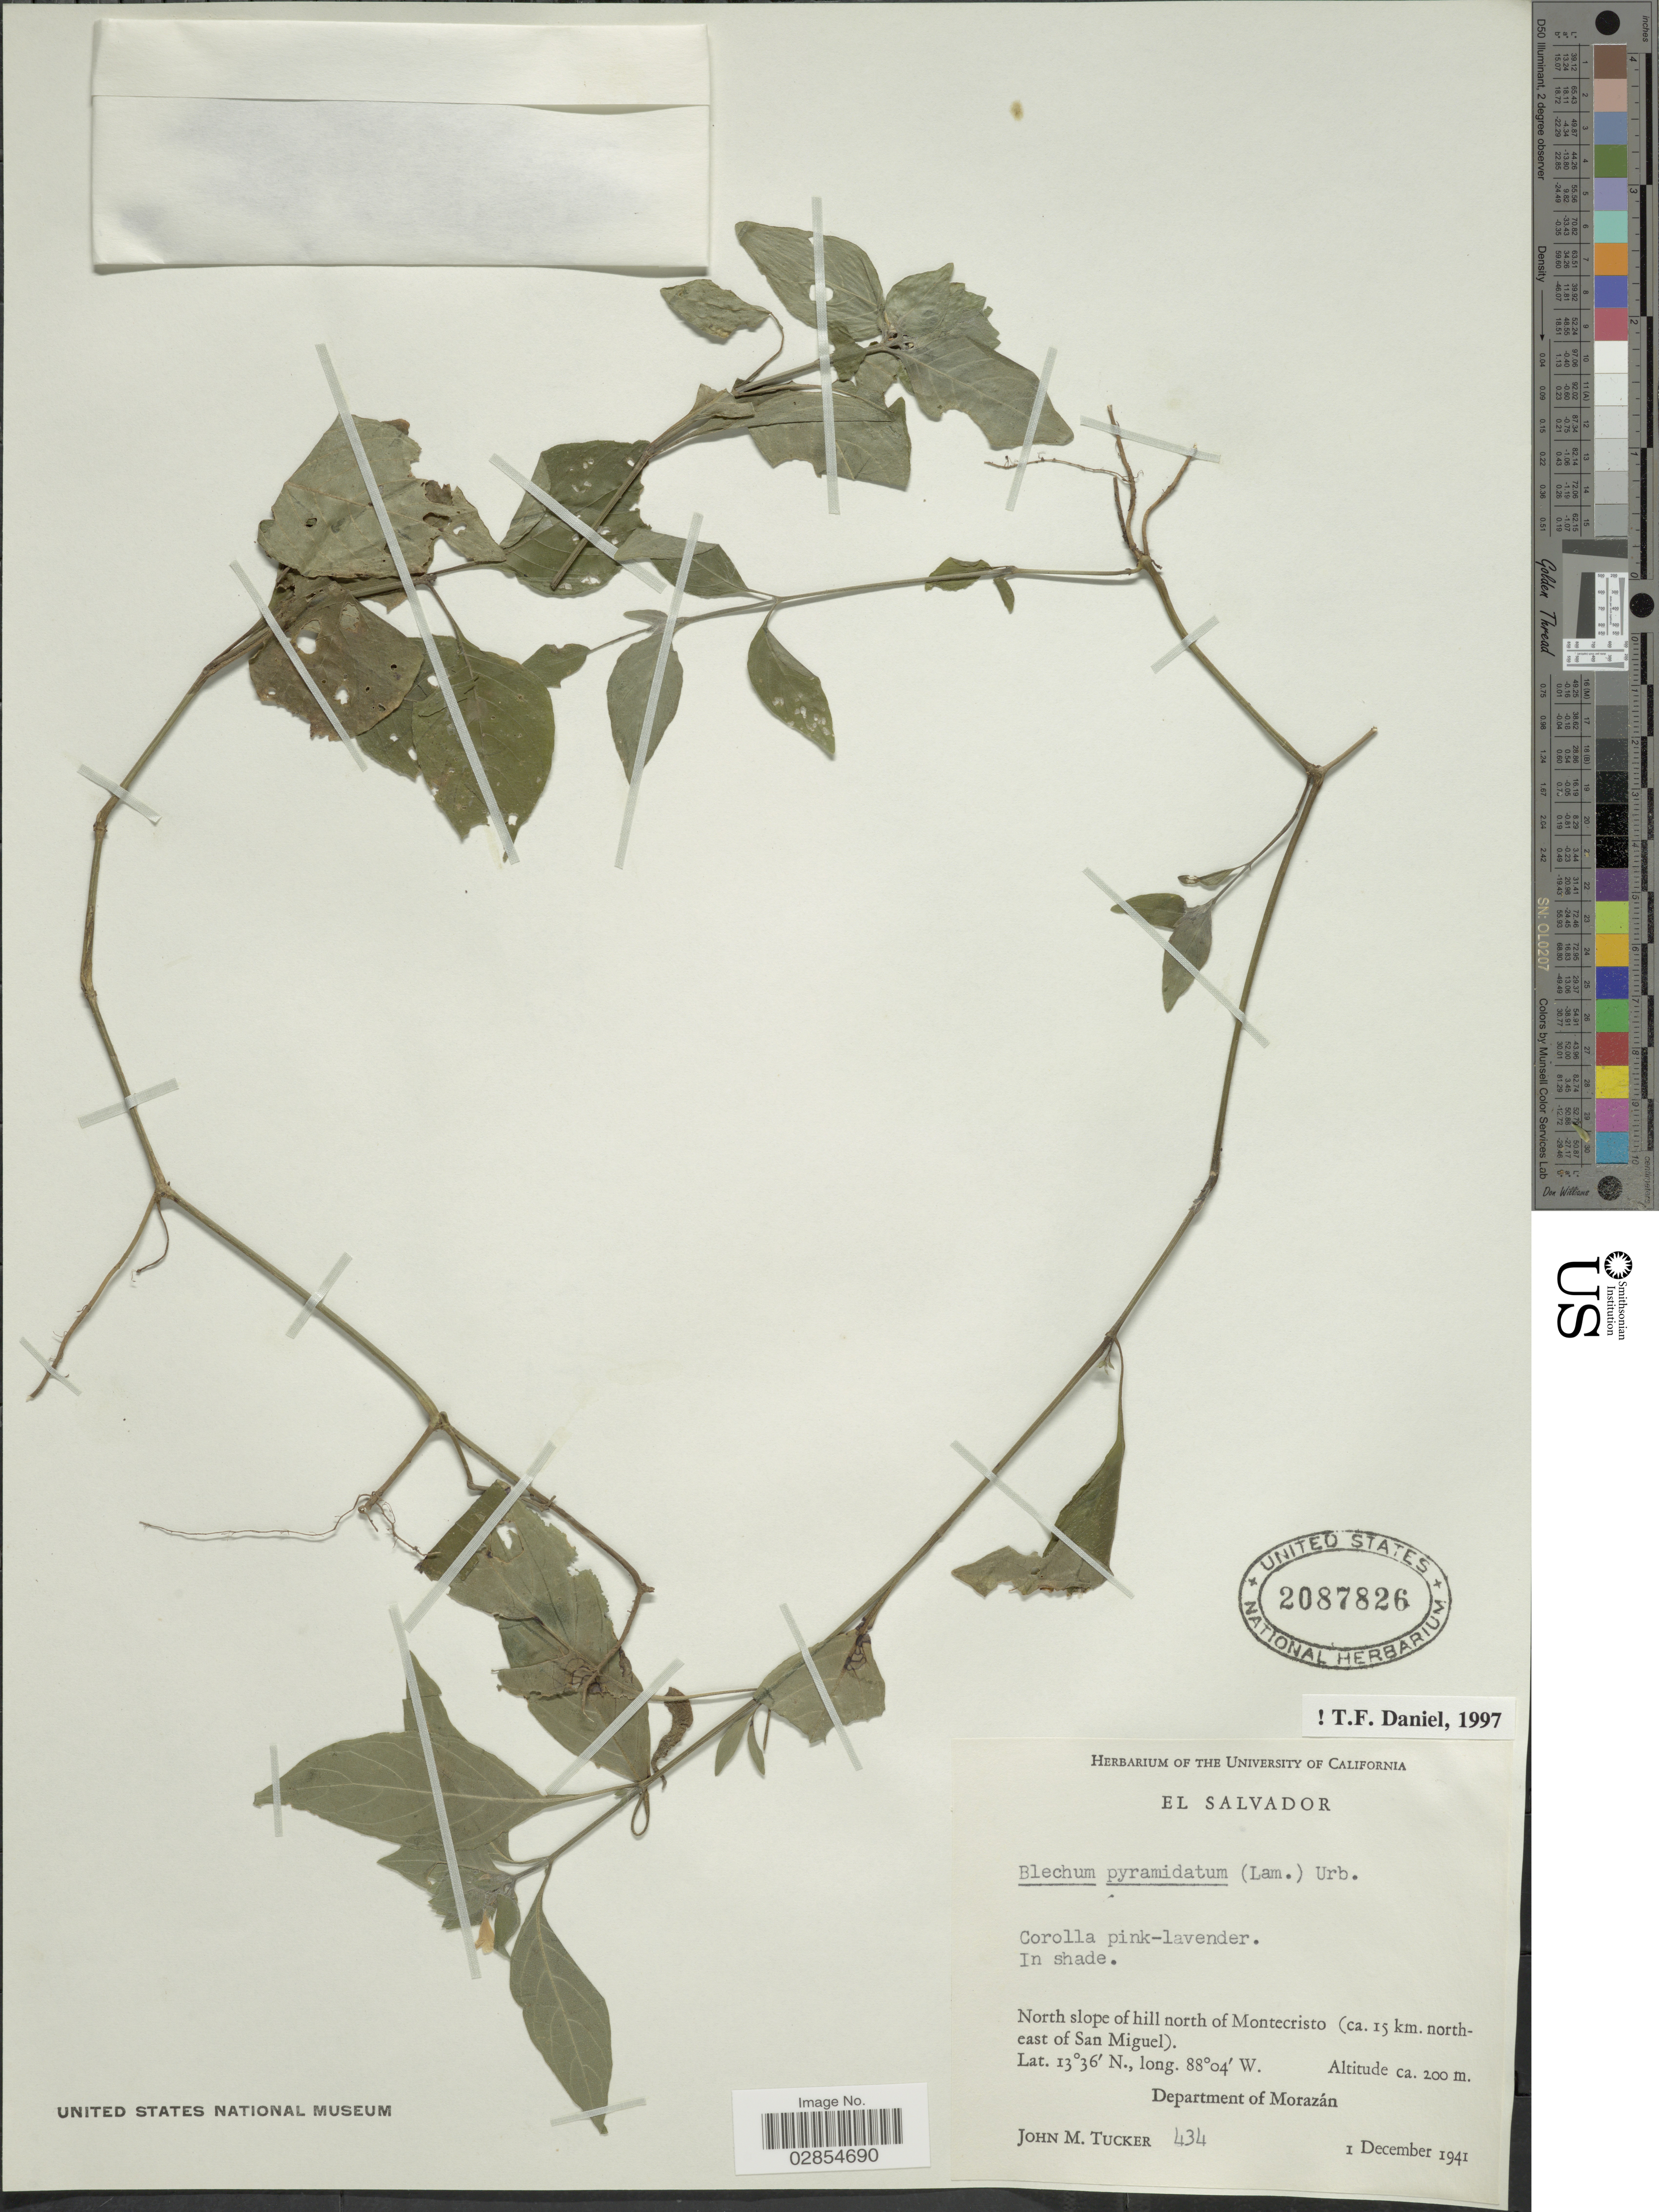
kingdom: Plantae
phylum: Tracheophyta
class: Magnoliopsida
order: Lamiales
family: Acanthaceae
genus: Blechum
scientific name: Blechum pyramidatum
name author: (Lam.) Urb.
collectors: J. M. Tucker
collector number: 434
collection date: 1941-12-01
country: El Salvador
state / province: Morazan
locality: North slope of hill north of Montecristo (ca. 15 km. north-east of San Miguel). Department of Morazán.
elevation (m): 100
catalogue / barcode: US 2087826